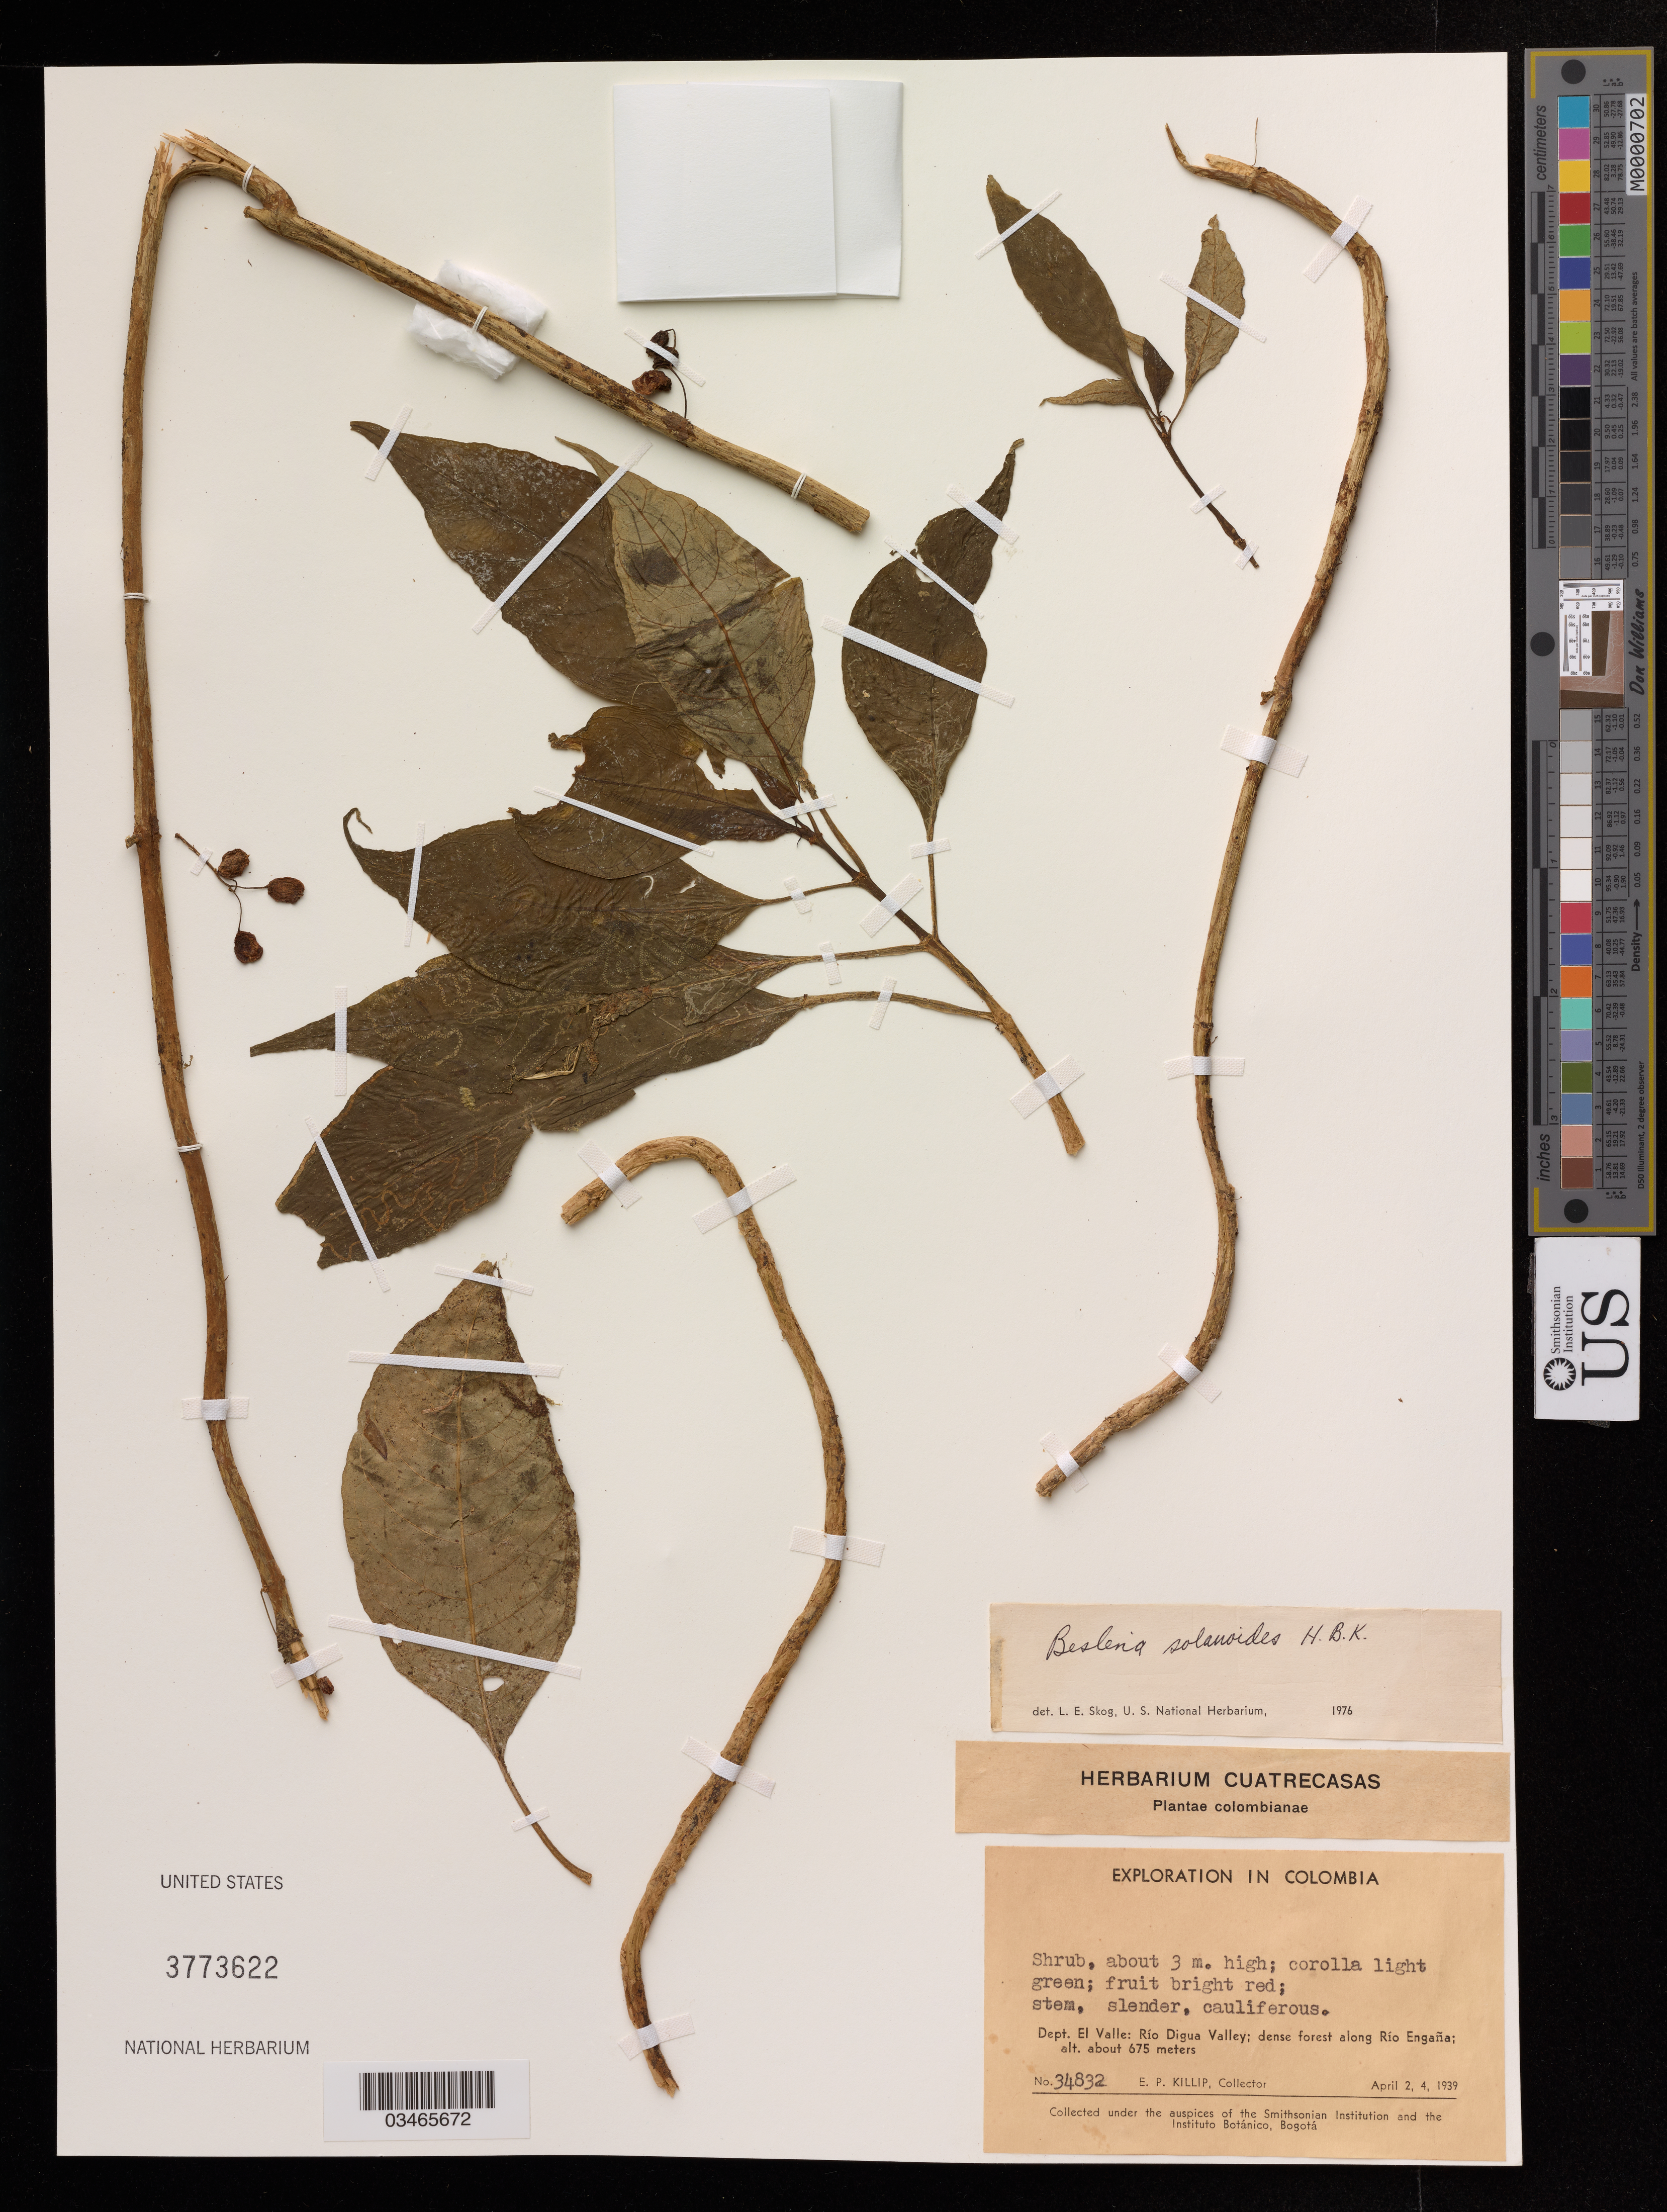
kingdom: Plantae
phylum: Tracheophyta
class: Magnoliopsida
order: Lamiales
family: Gesneriaceae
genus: Besleria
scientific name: Besleria solanoides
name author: Kunth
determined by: Skog, Laurence E.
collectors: E. P. Killip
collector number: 34832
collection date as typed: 02 Apr 1939 to 05 Apr 1939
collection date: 1939-04-02,1939-04-04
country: Colombia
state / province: Valle del Cauca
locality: Rio Digua Valley, dense forest along Rio Engana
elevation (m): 675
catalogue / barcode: US 3773622